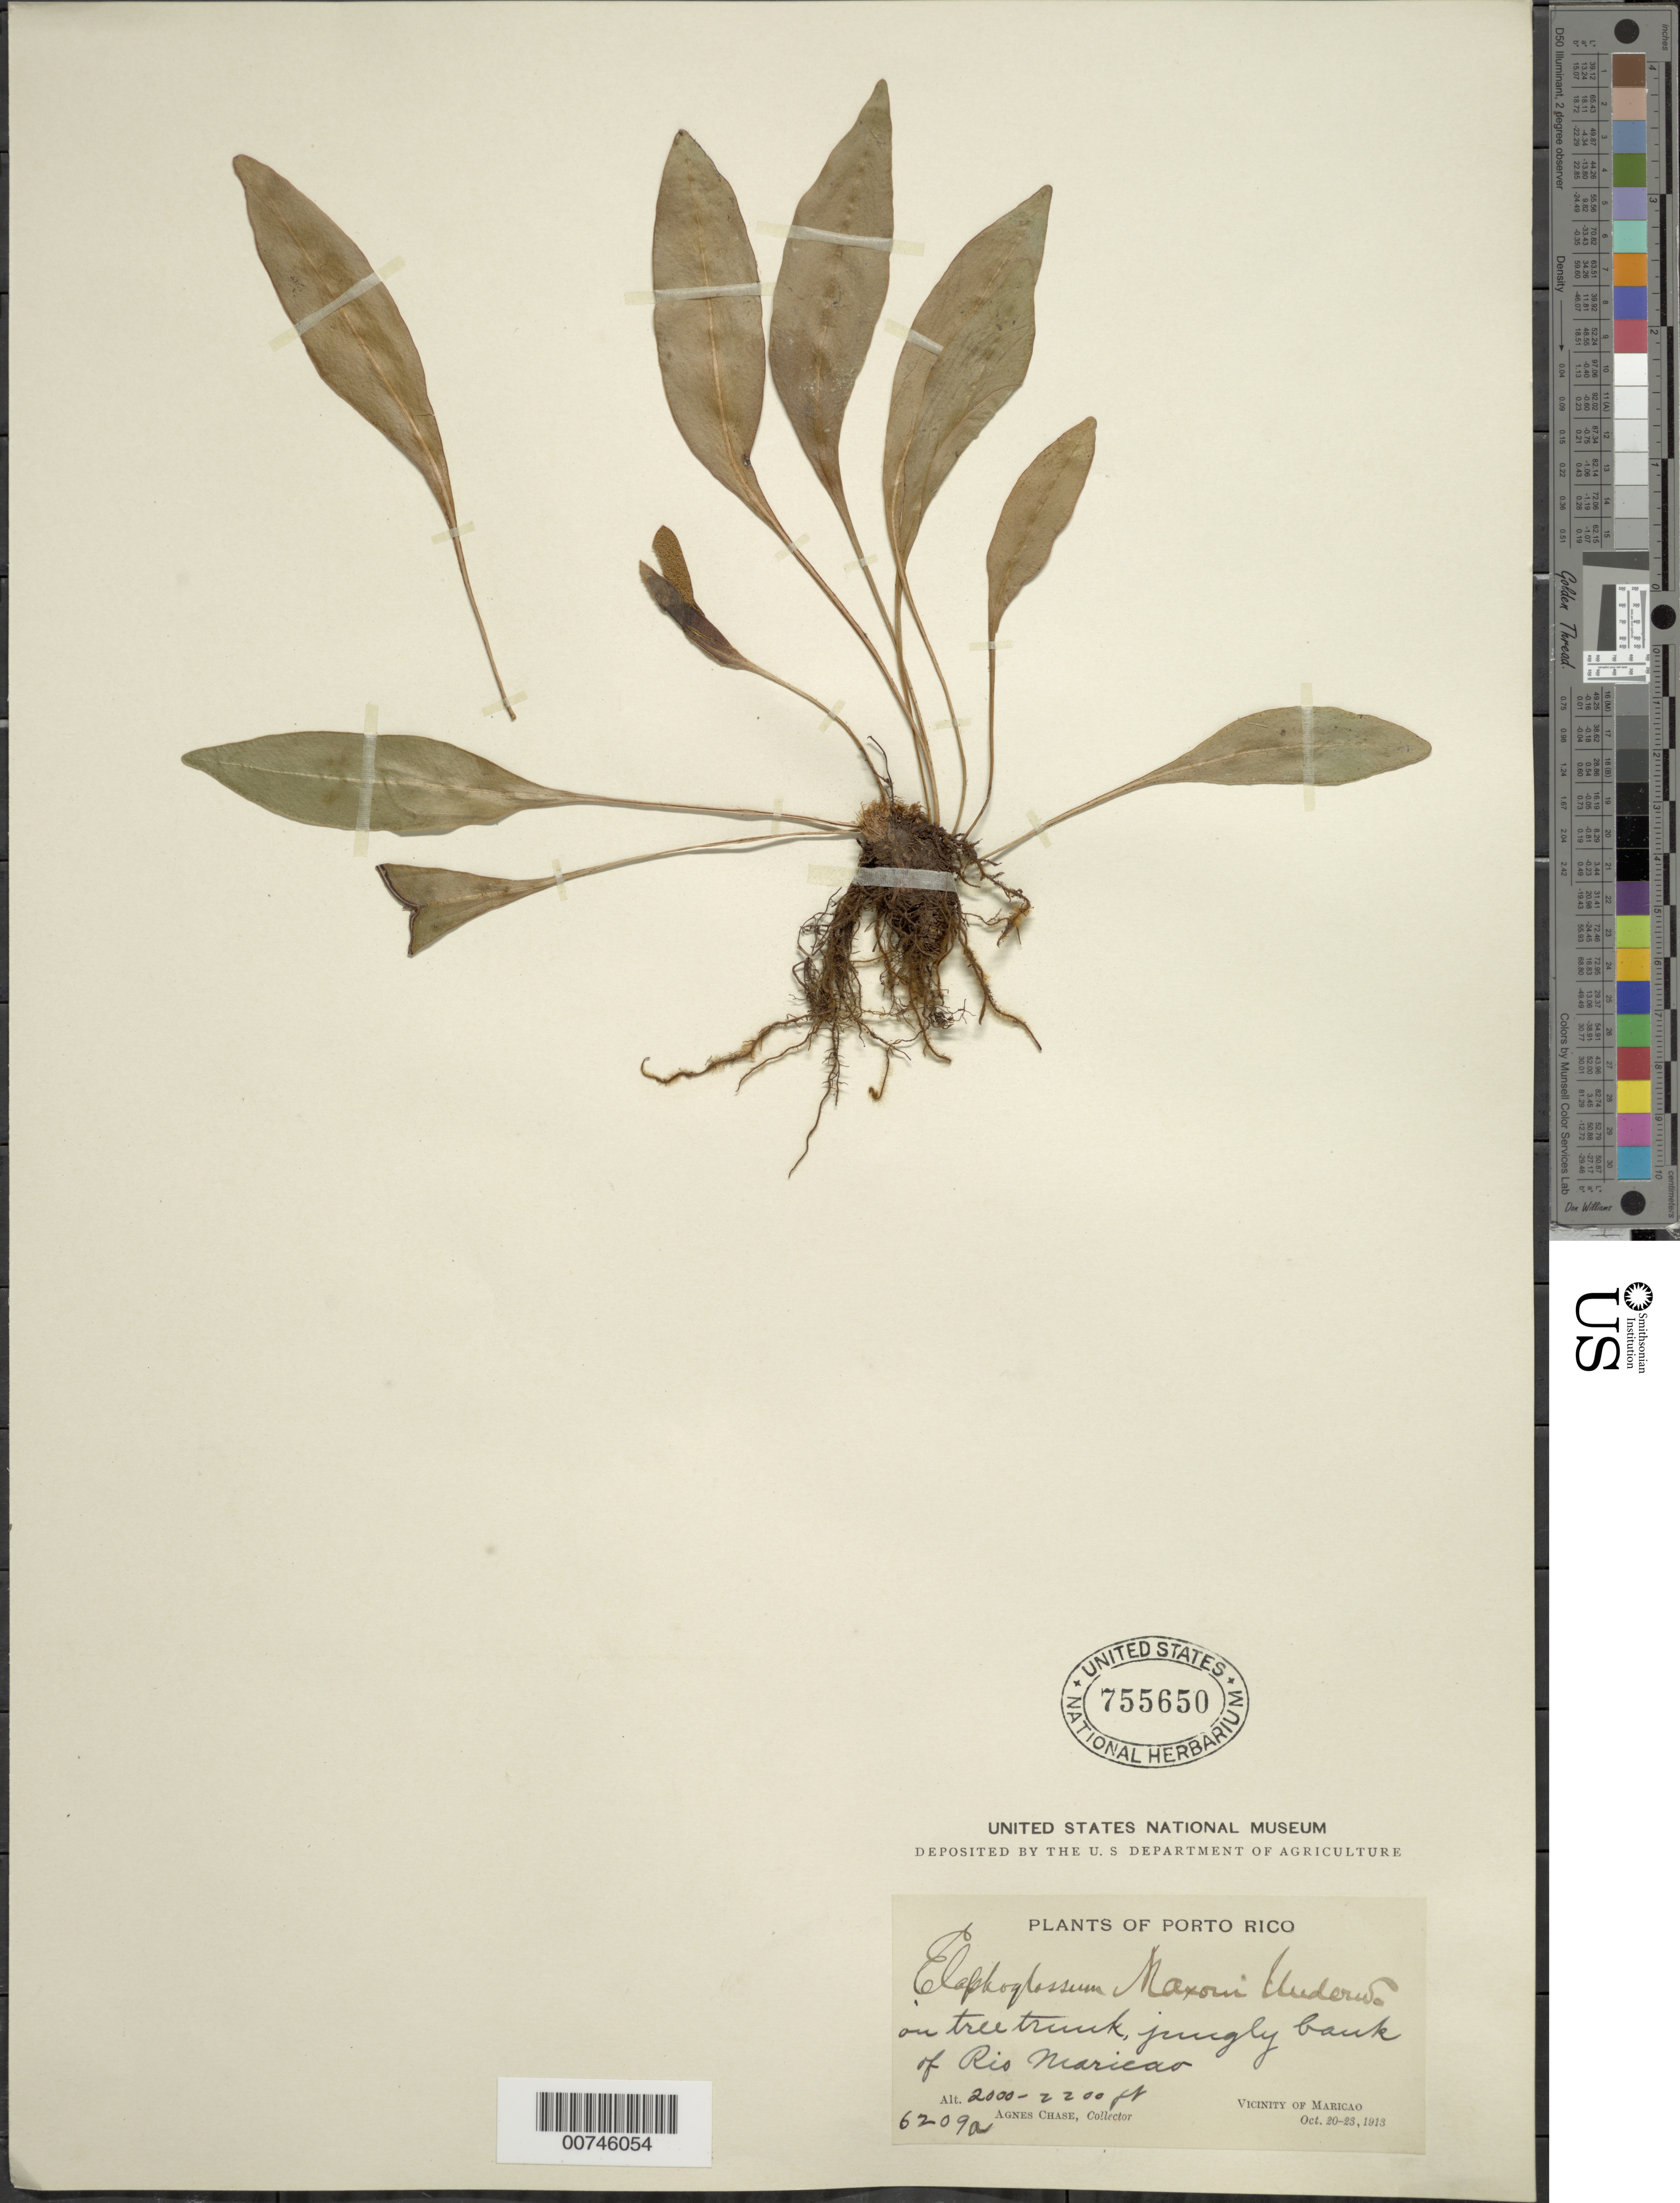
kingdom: Plantae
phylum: Tracheophyta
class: Polypodiopsida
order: Polypodiales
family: Dryopteridaceae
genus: Elaphoglossum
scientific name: Elaphoglossum maxonii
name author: Underw. ex C.V. Morton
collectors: A. Chase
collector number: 6209a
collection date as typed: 20 Oct 1913 to 23 Oct 1913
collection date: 1913-10-20/1913-10-23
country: Puerto Rico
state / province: Maricao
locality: Río Maricao, vicinity of Maricao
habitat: On tree trunk, jungly bank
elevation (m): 610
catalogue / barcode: US 755650